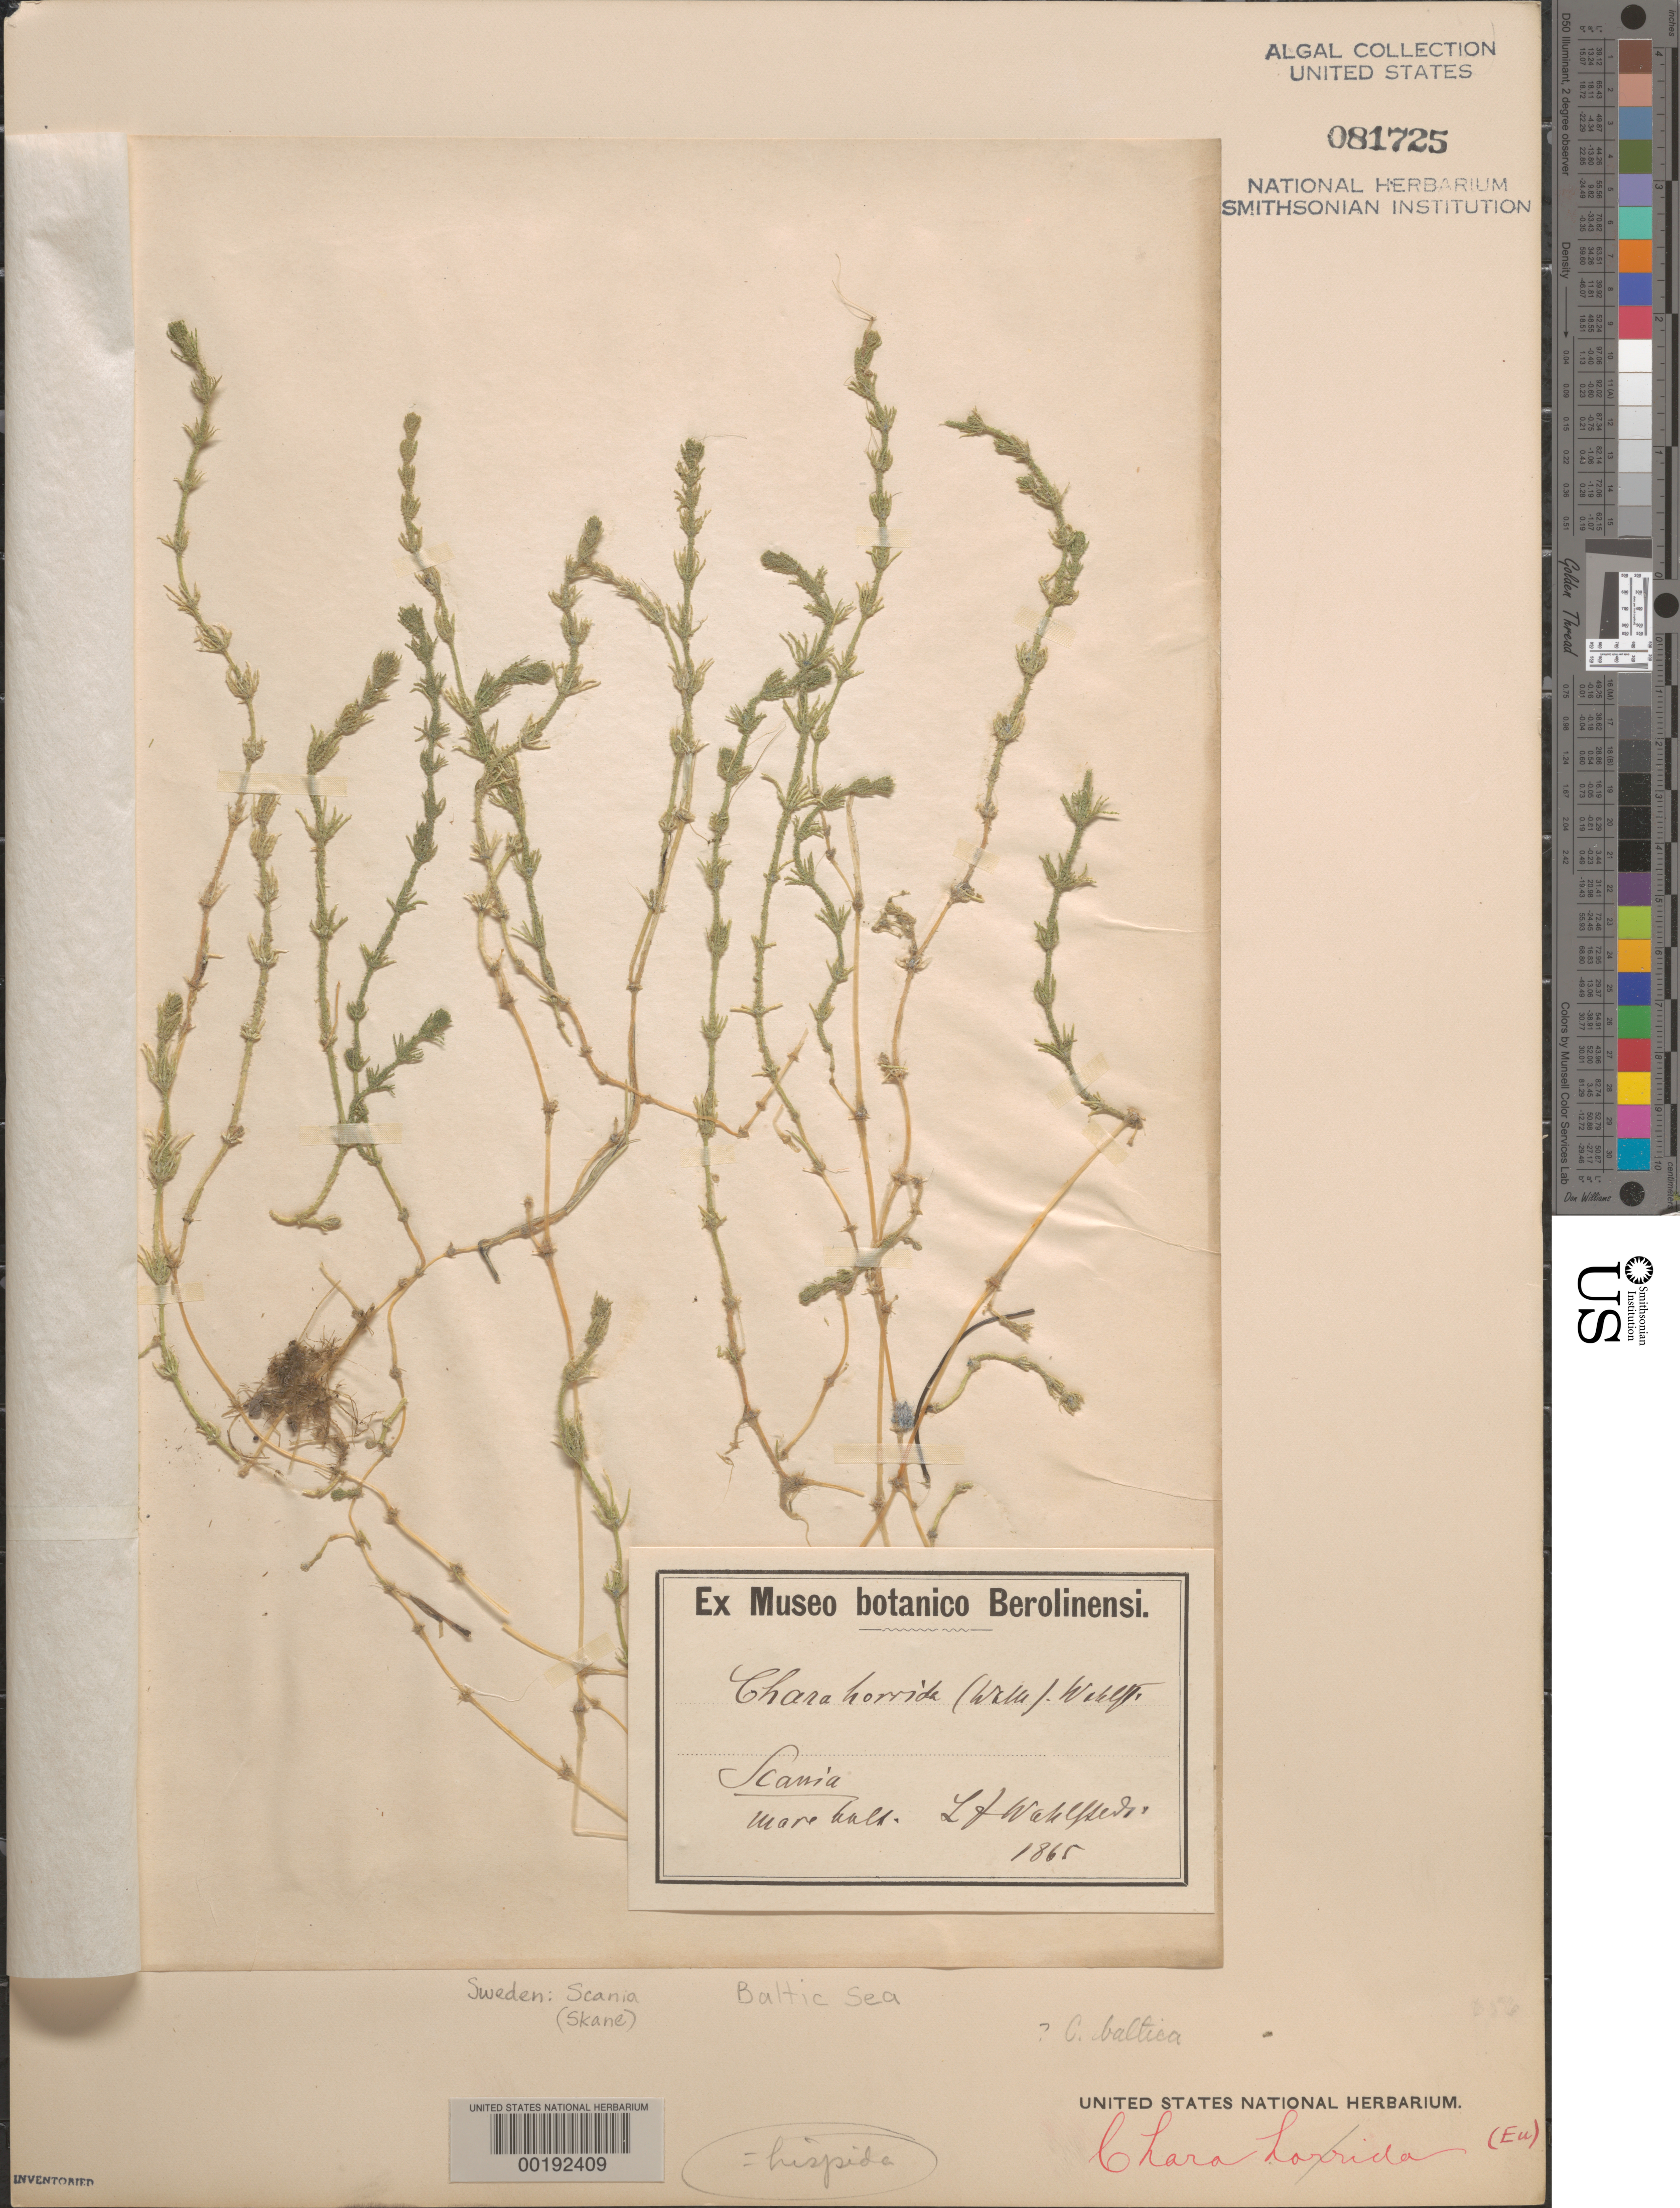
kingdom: Plantae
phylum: Charophyta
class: Charophyceae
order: Charales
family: Characeae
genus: Chara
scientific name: Chara hispida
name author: L.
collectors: L. J. Wahlstedt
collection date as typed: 1865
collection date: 1865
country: Sweden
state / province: Skåne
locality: Baltic sea (mare balt.), skane (scania)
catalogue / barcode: US 81725